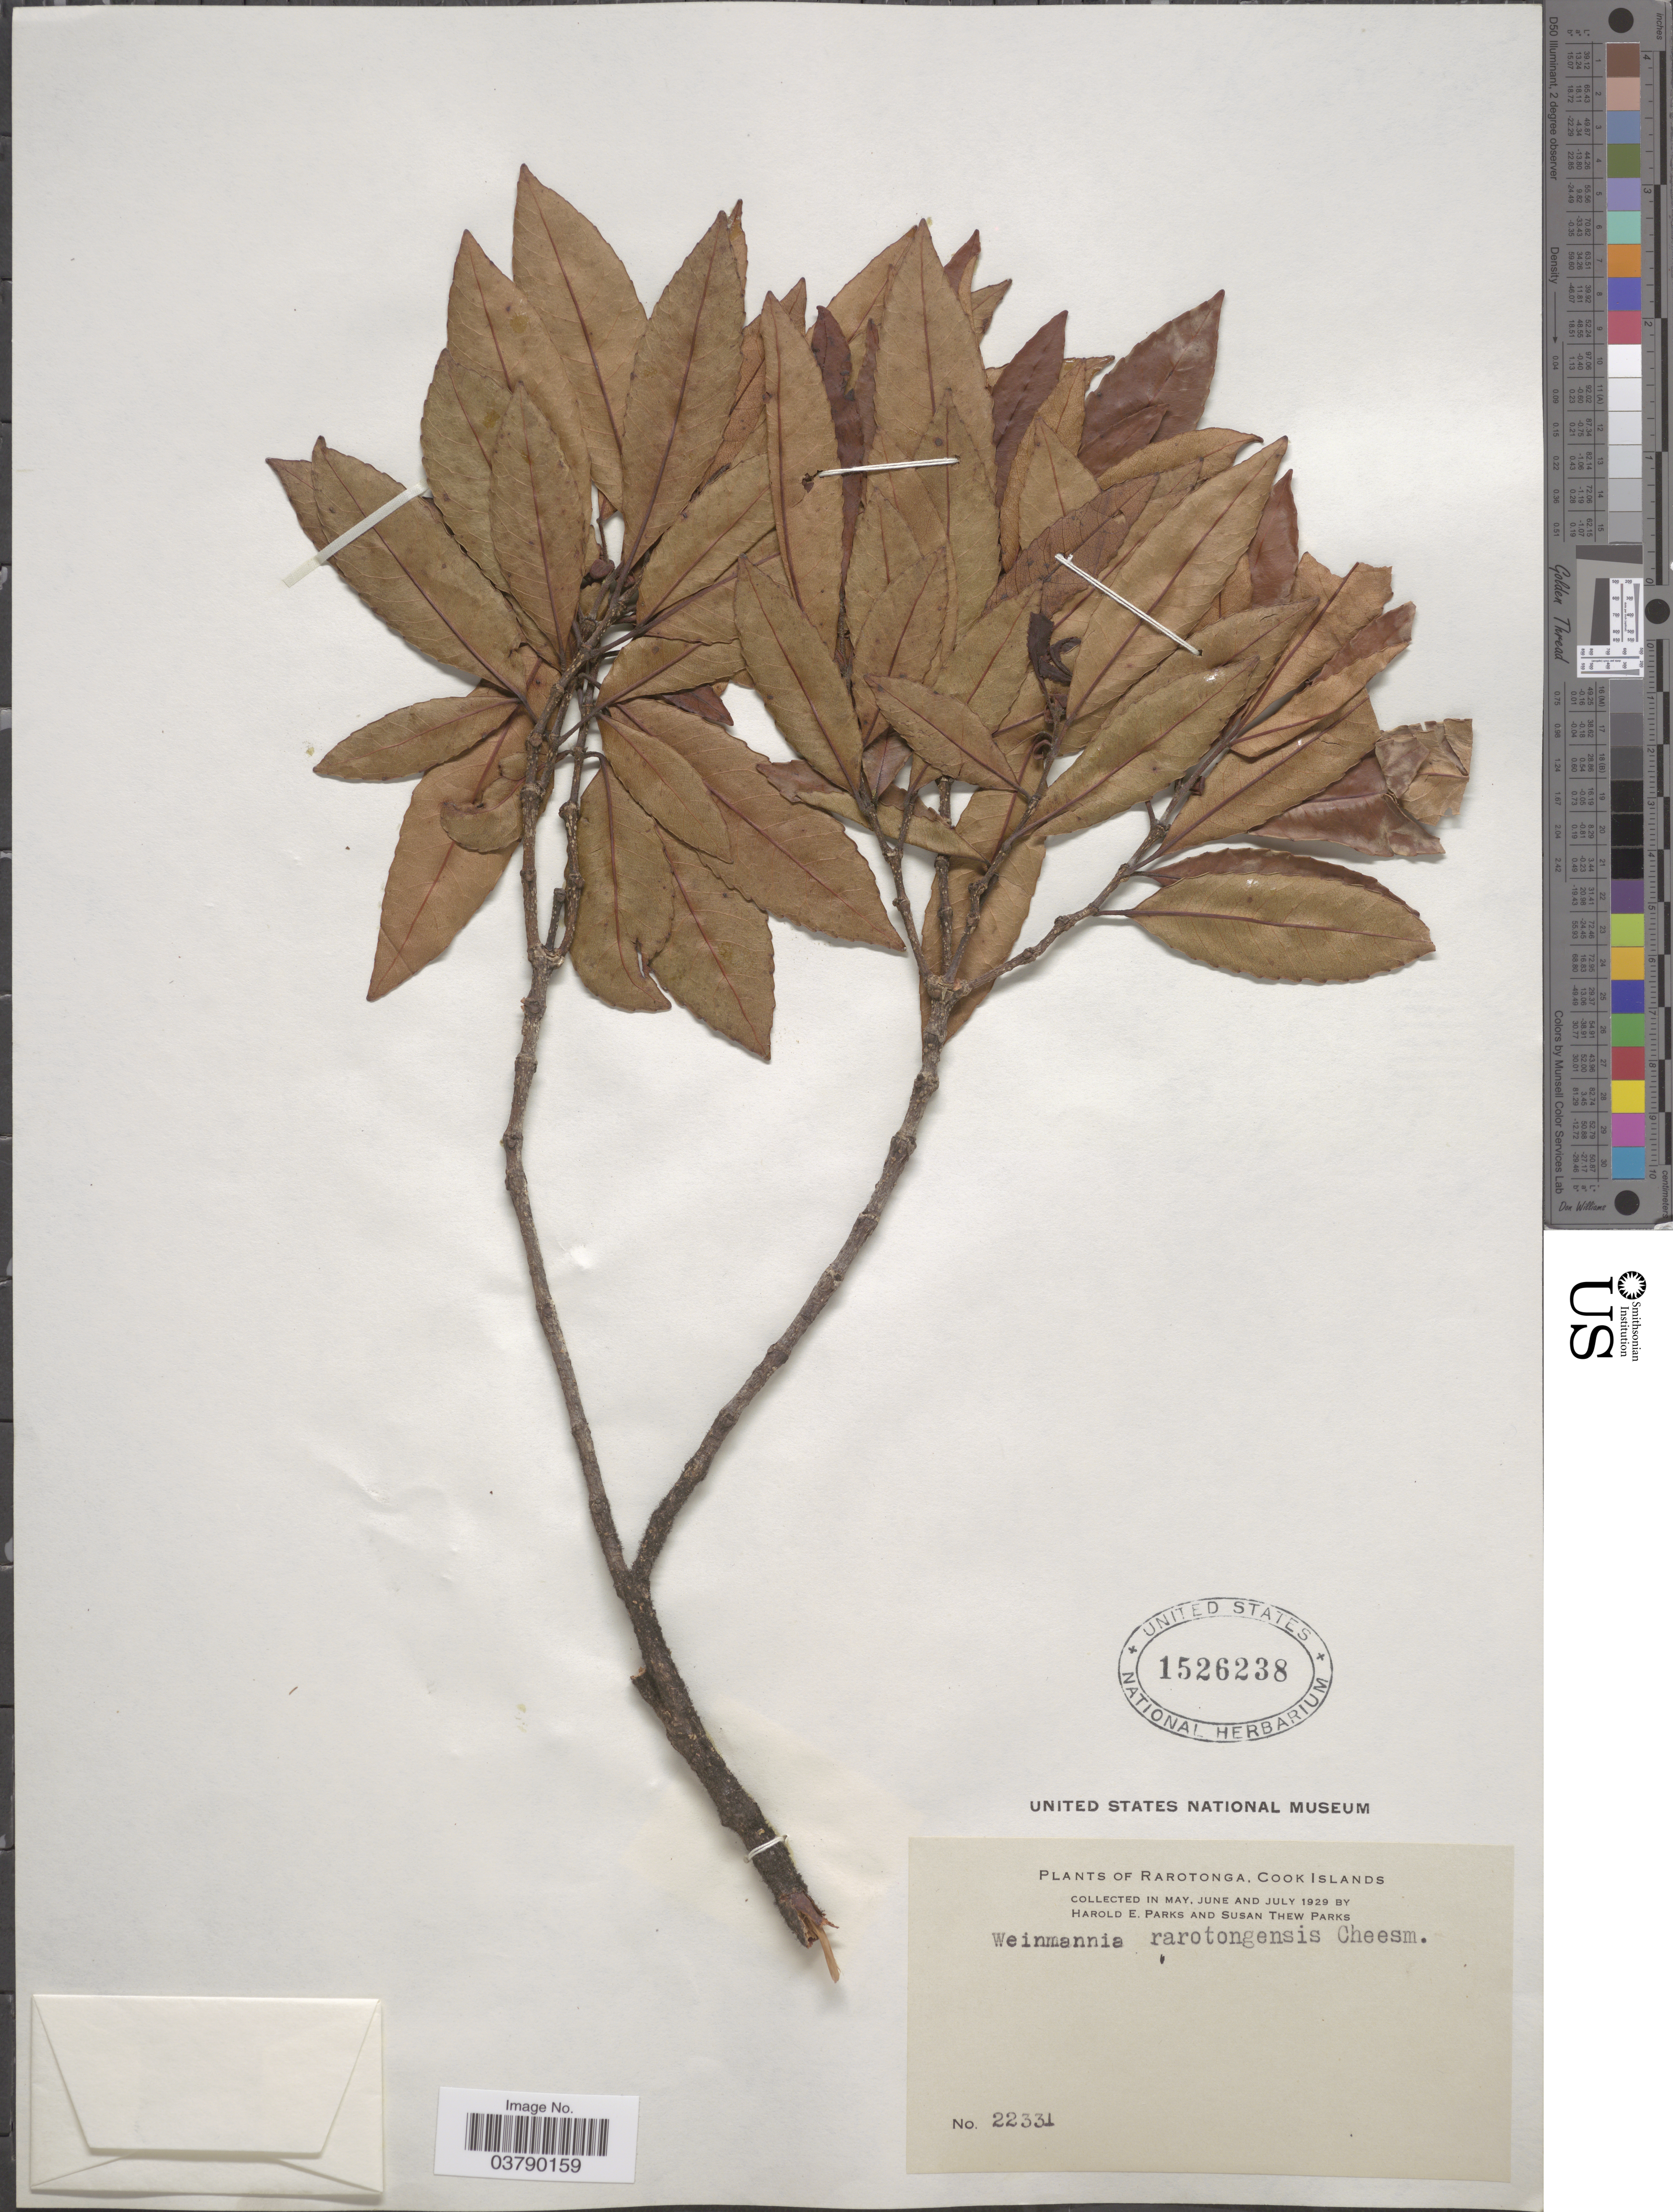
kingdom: Plantae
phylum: Tracheophyta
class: Magnoliopsida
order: Oxalidales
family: Cunoniaceae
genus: Pterophylla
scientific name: Pterophylla samoensis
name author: (A. Gray) Pillon & H.C. Hopkins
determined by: Strong, Mark T., (BOT), Smithsonian Institution - National Museum of Natural History (UNITED STATES)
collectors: H. E. Parks & S. Parks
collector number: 22331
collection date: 1929-05/1929-07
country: Cook Islands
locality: Rarotonga.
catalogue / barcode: US 1526238